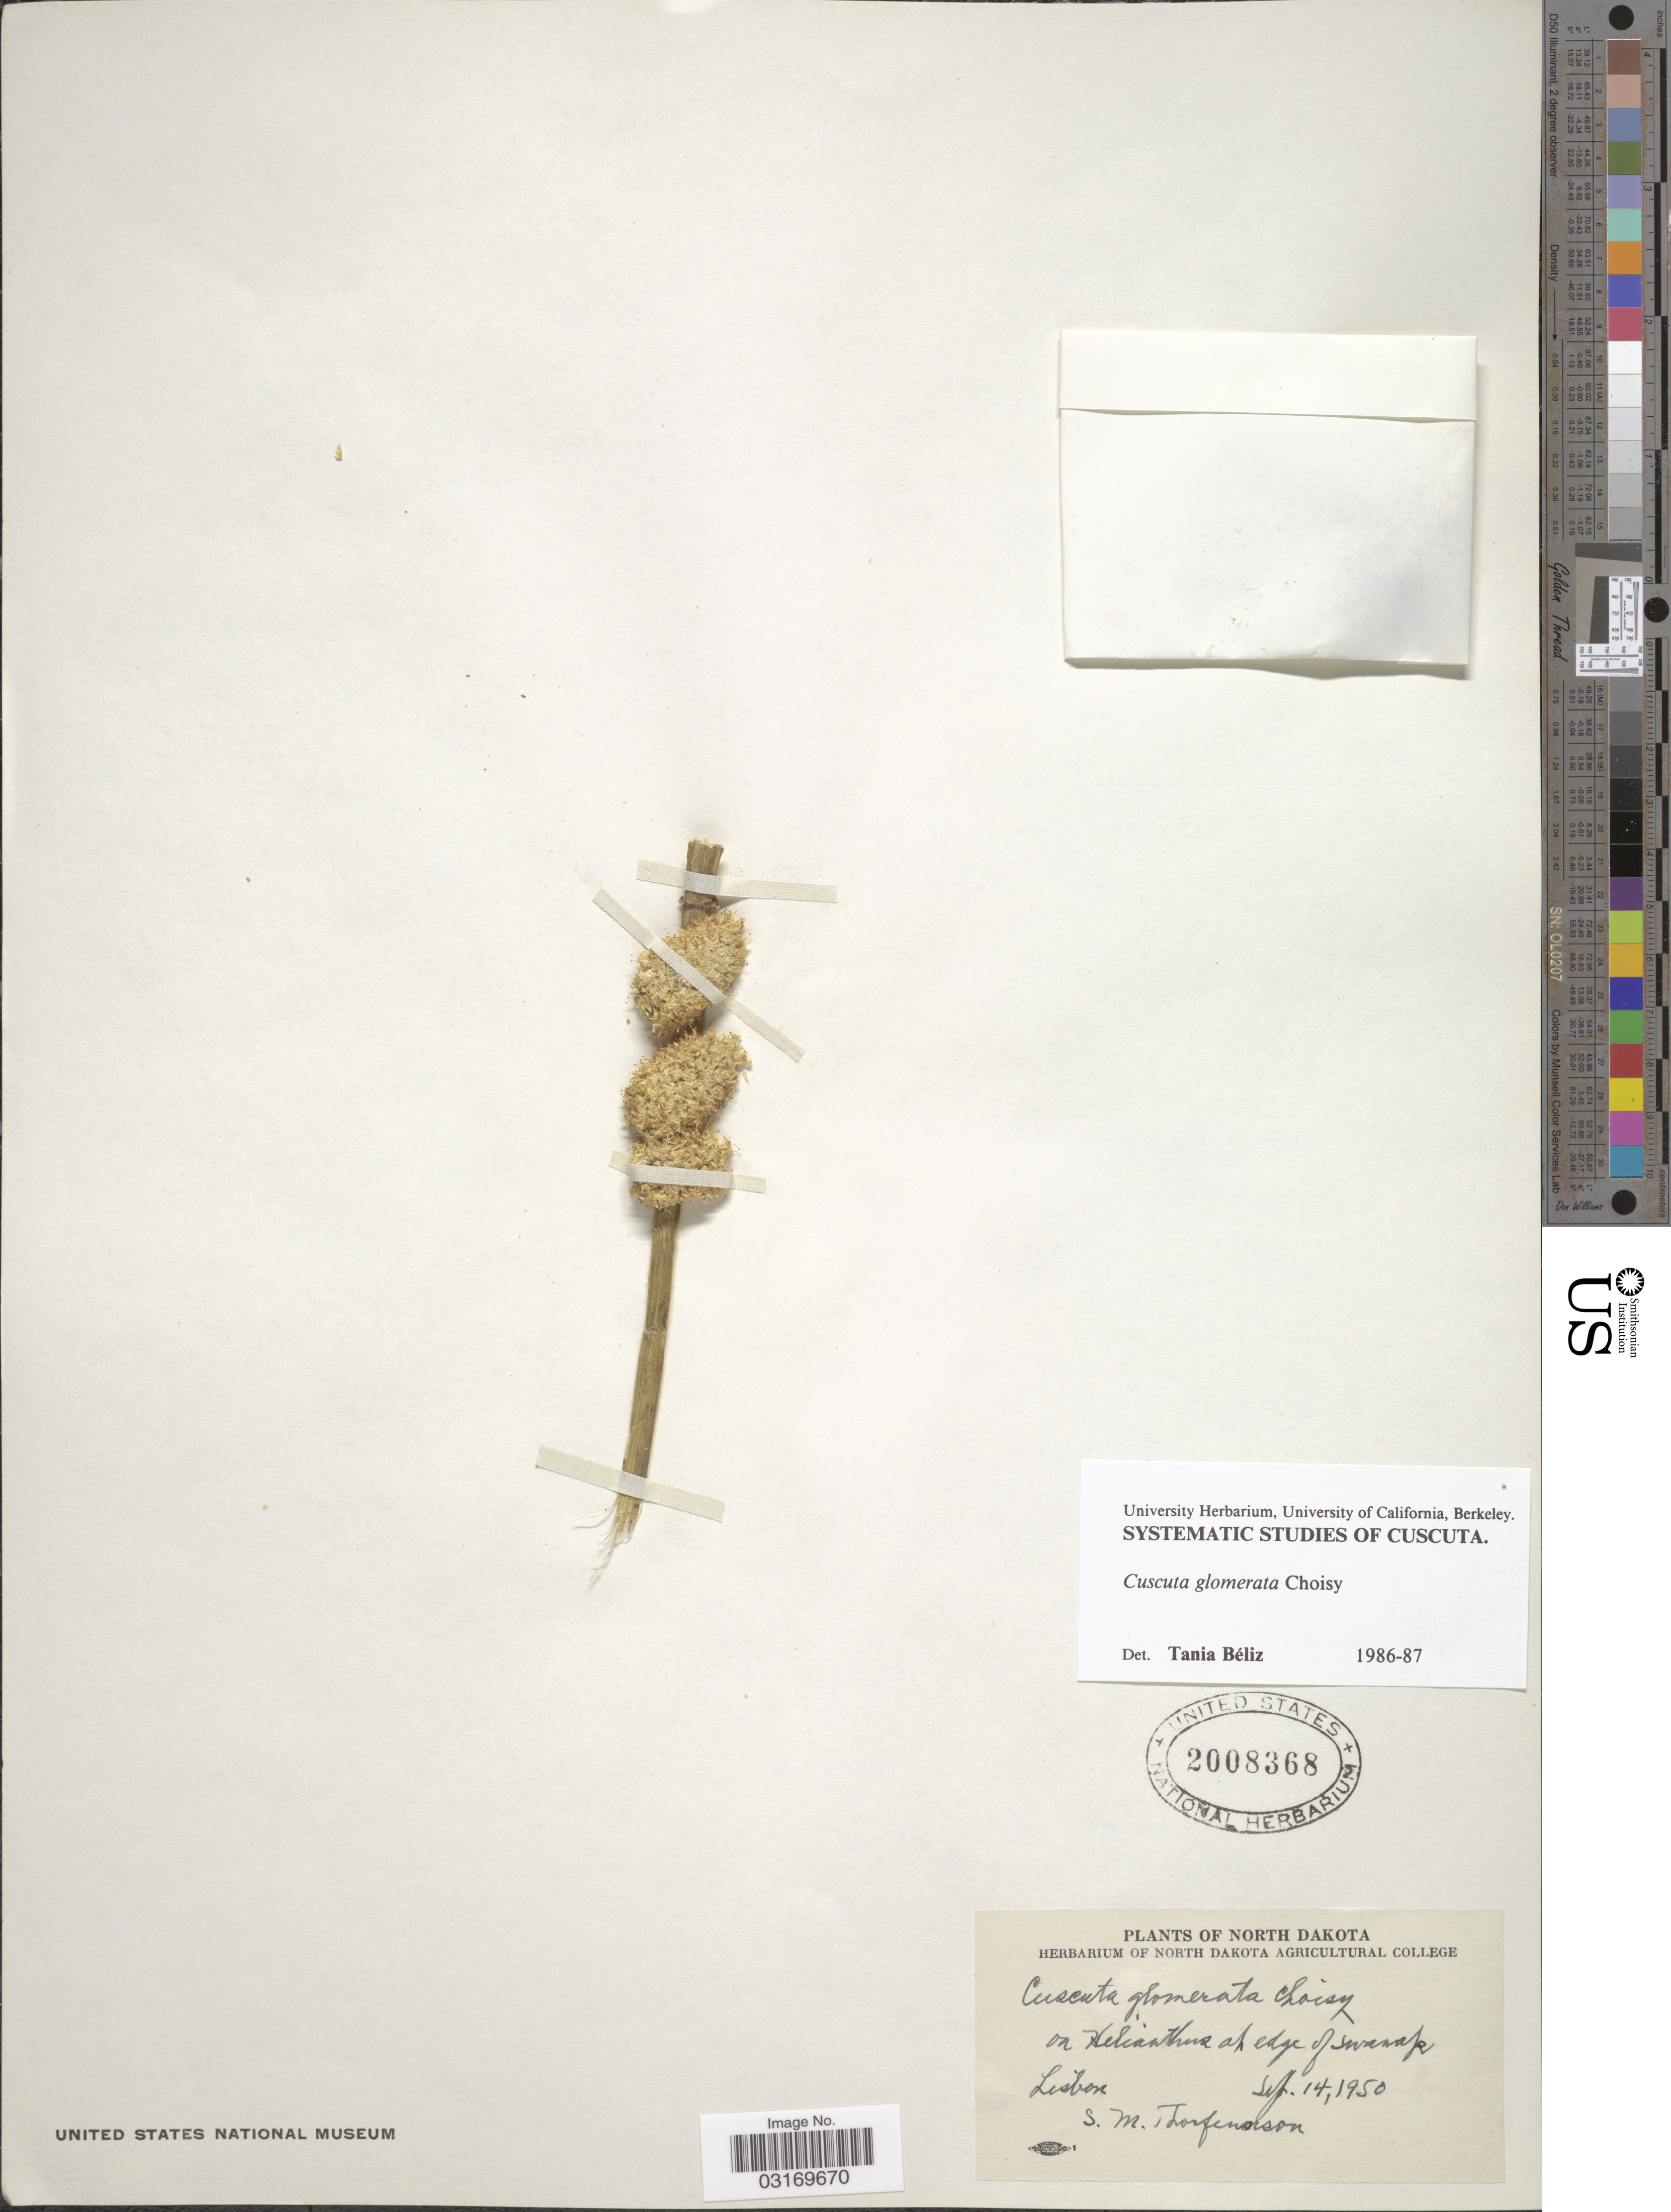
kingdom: Plantae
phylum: Tracheophyta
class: Magnoliopsida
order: Solanales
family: Convolvulaceae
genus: Cuscuta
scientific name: Cuscuta glomerata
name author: Chris.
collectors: S. Torfennson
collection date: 1950-09-14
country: United States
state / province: North Dakota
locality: Lisbon.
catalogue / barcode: US 2008368